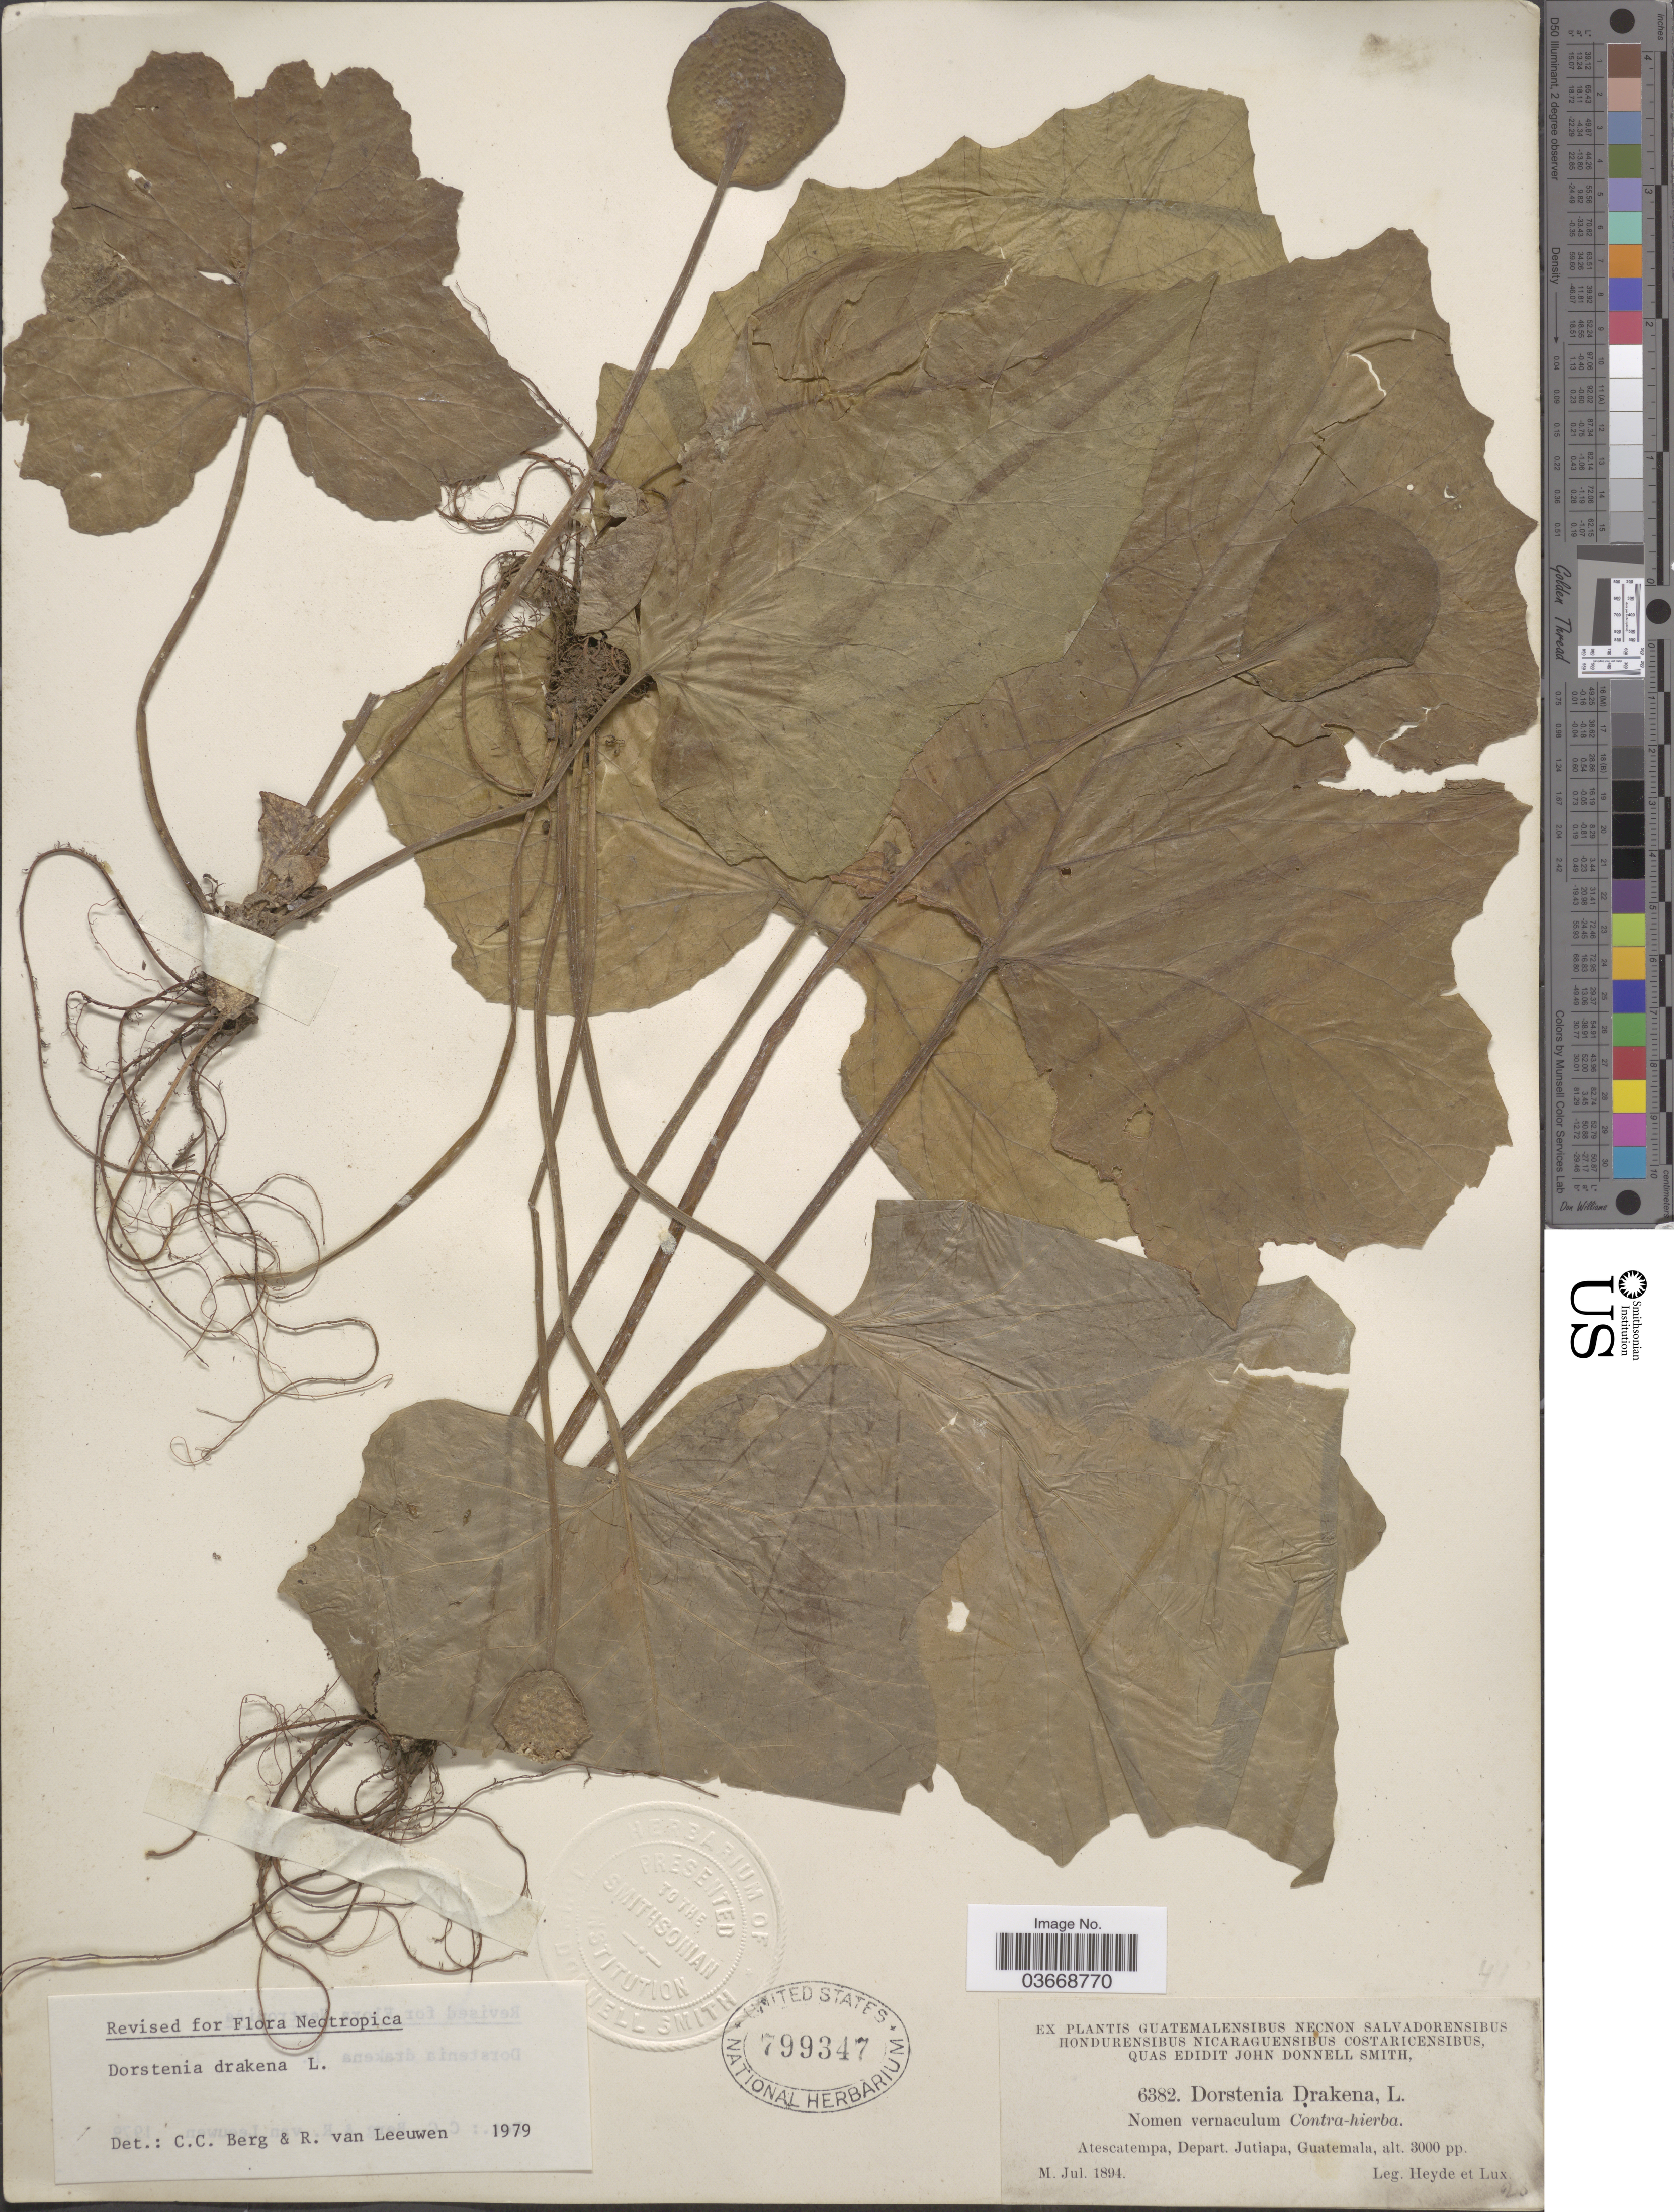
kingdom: Plantae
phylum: Tracheophyta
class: Magnoliopsida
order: Rosales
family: Moraceae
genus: Dorstenia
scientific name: Dorstenia drakena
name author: L.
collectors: Heyde & Lux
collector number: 6382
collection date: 1894-07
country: Guatemala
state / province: Jutiapa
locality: Atescatempa, Depart. Jutiapa.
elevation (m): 914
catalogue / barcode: US 799347